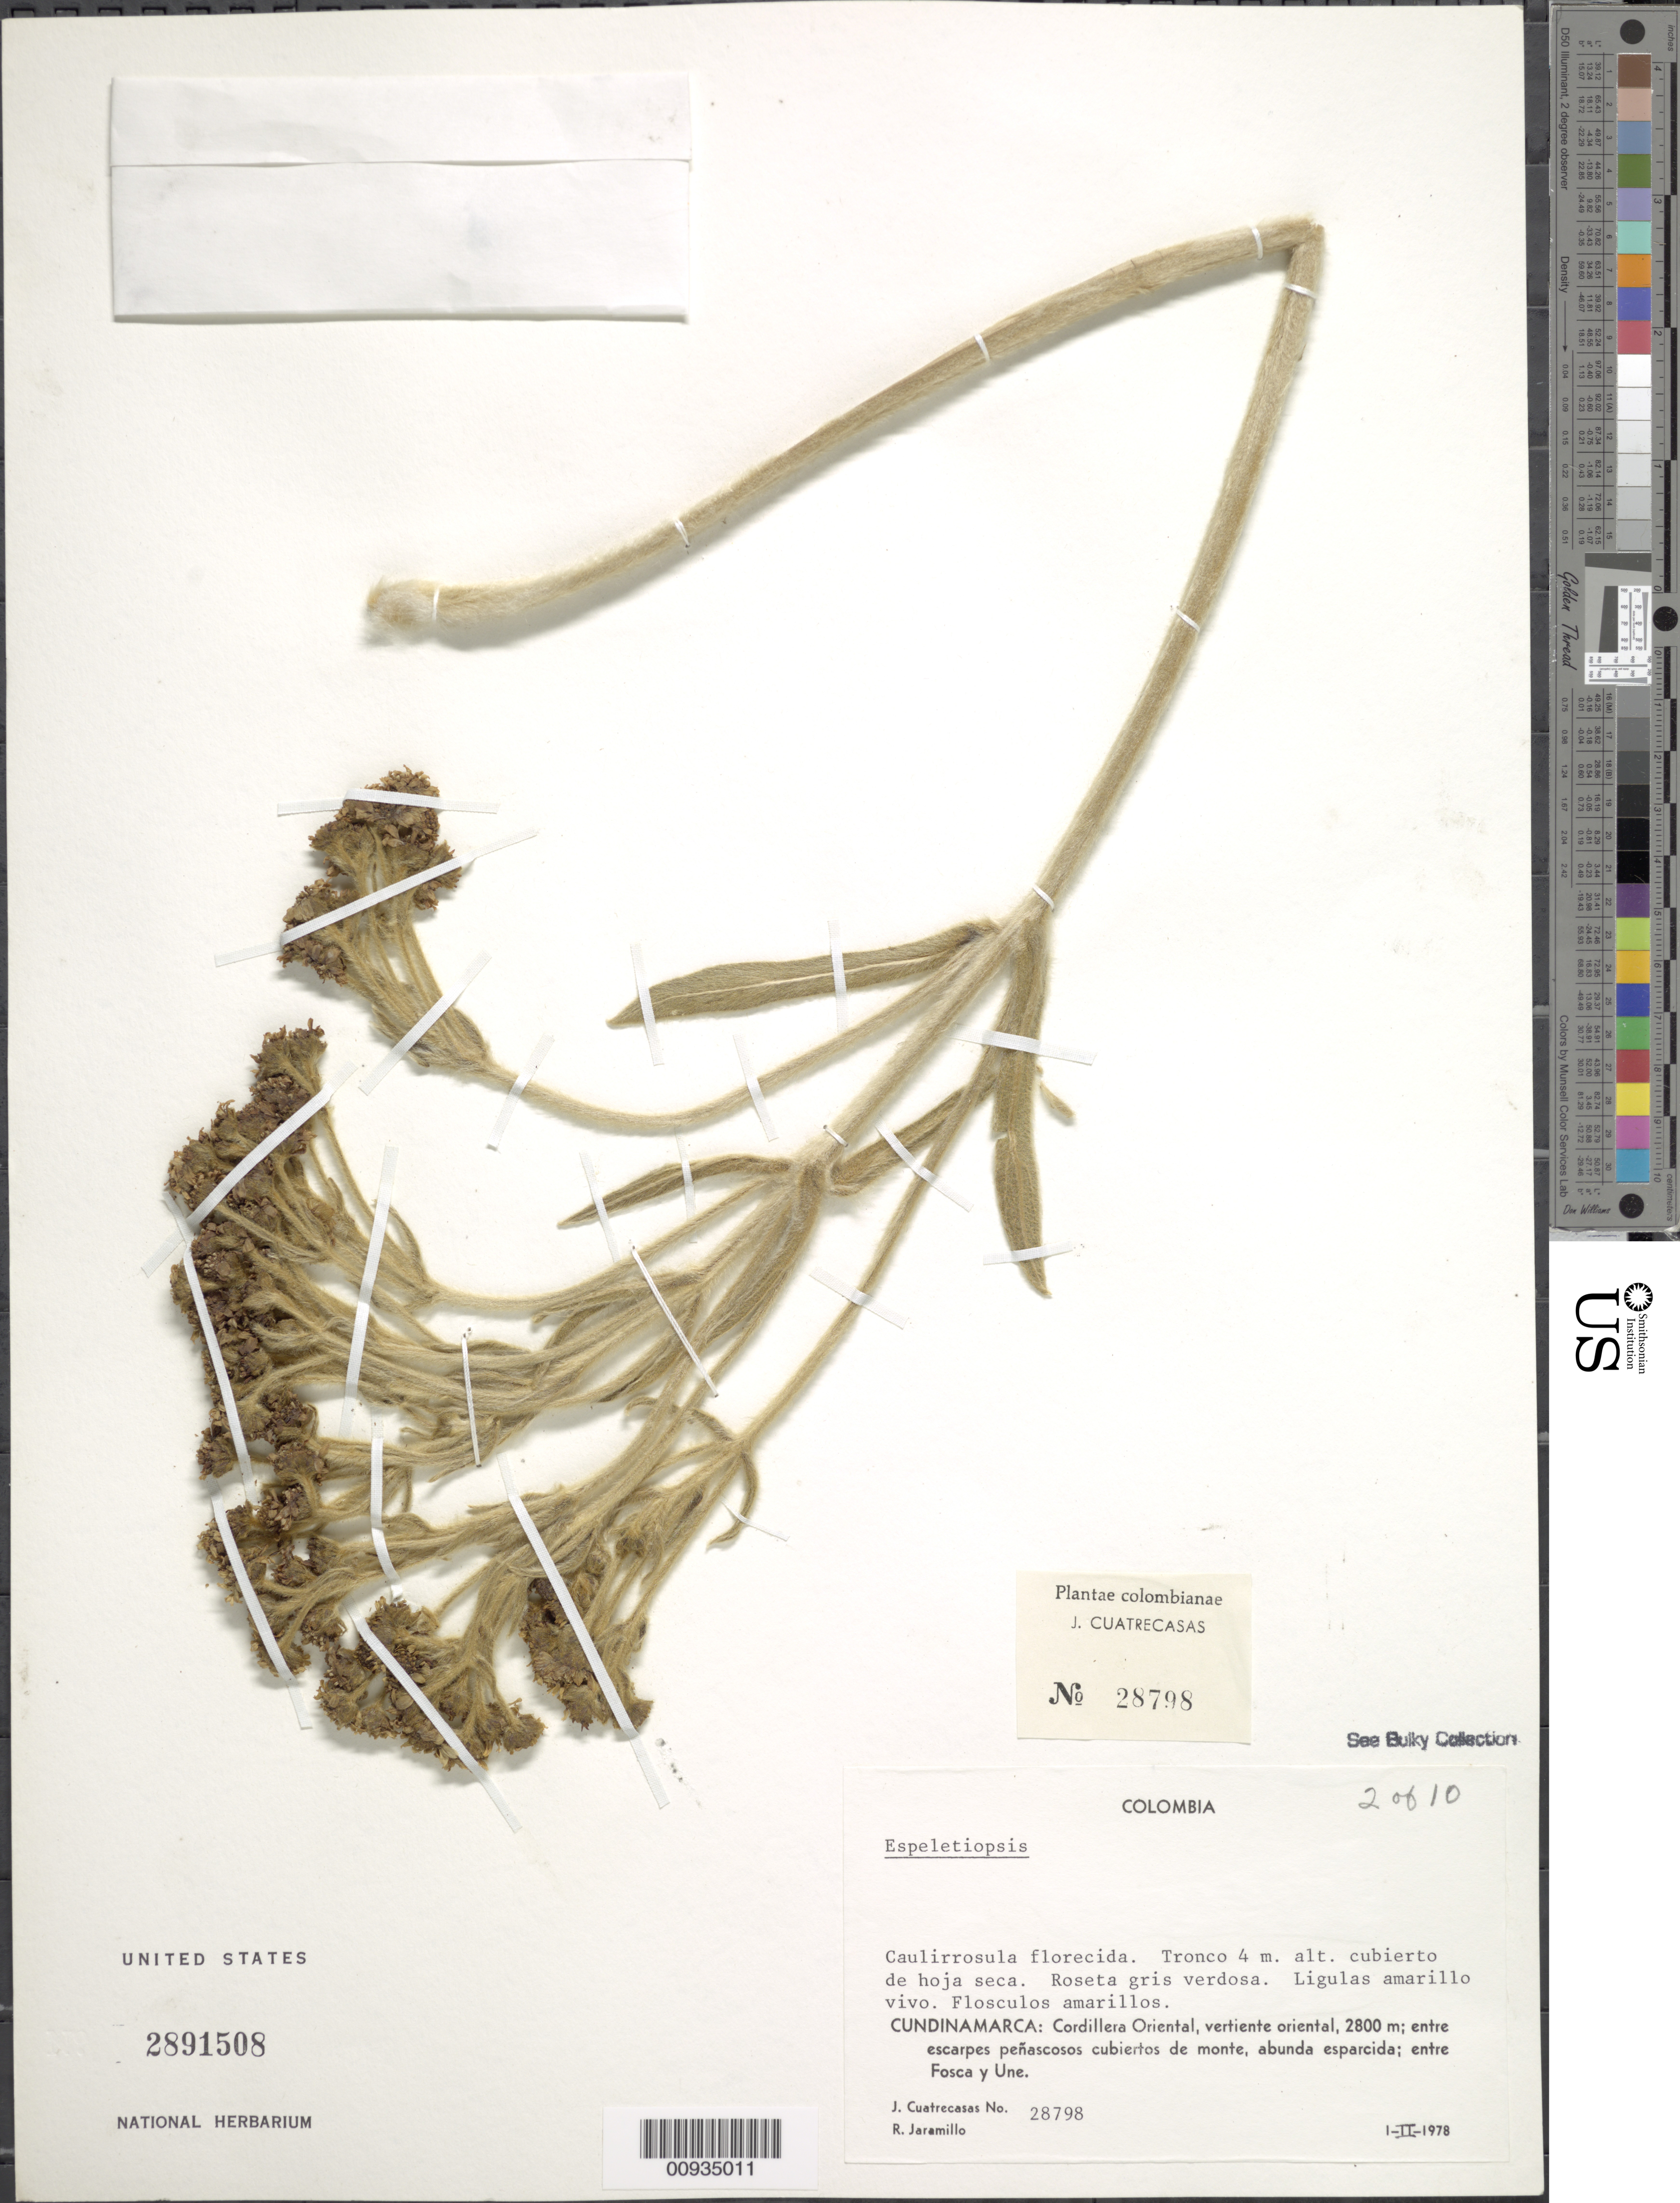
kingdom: Plantae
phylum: Tracheophyta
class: Magnoliopsida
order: Asterales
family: Asteraceae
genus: Espeletiopsis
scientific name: Espeletiopsis sp.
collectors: J. Cuatrecasas & R. Jaramillo M.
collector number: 28798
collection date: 1978-02-01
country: Colombia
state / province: Cundinamarca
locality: Cordillera Oriental, vertiente oriental, entre Fosca y Une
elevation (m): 2800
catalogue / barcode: US 2891508